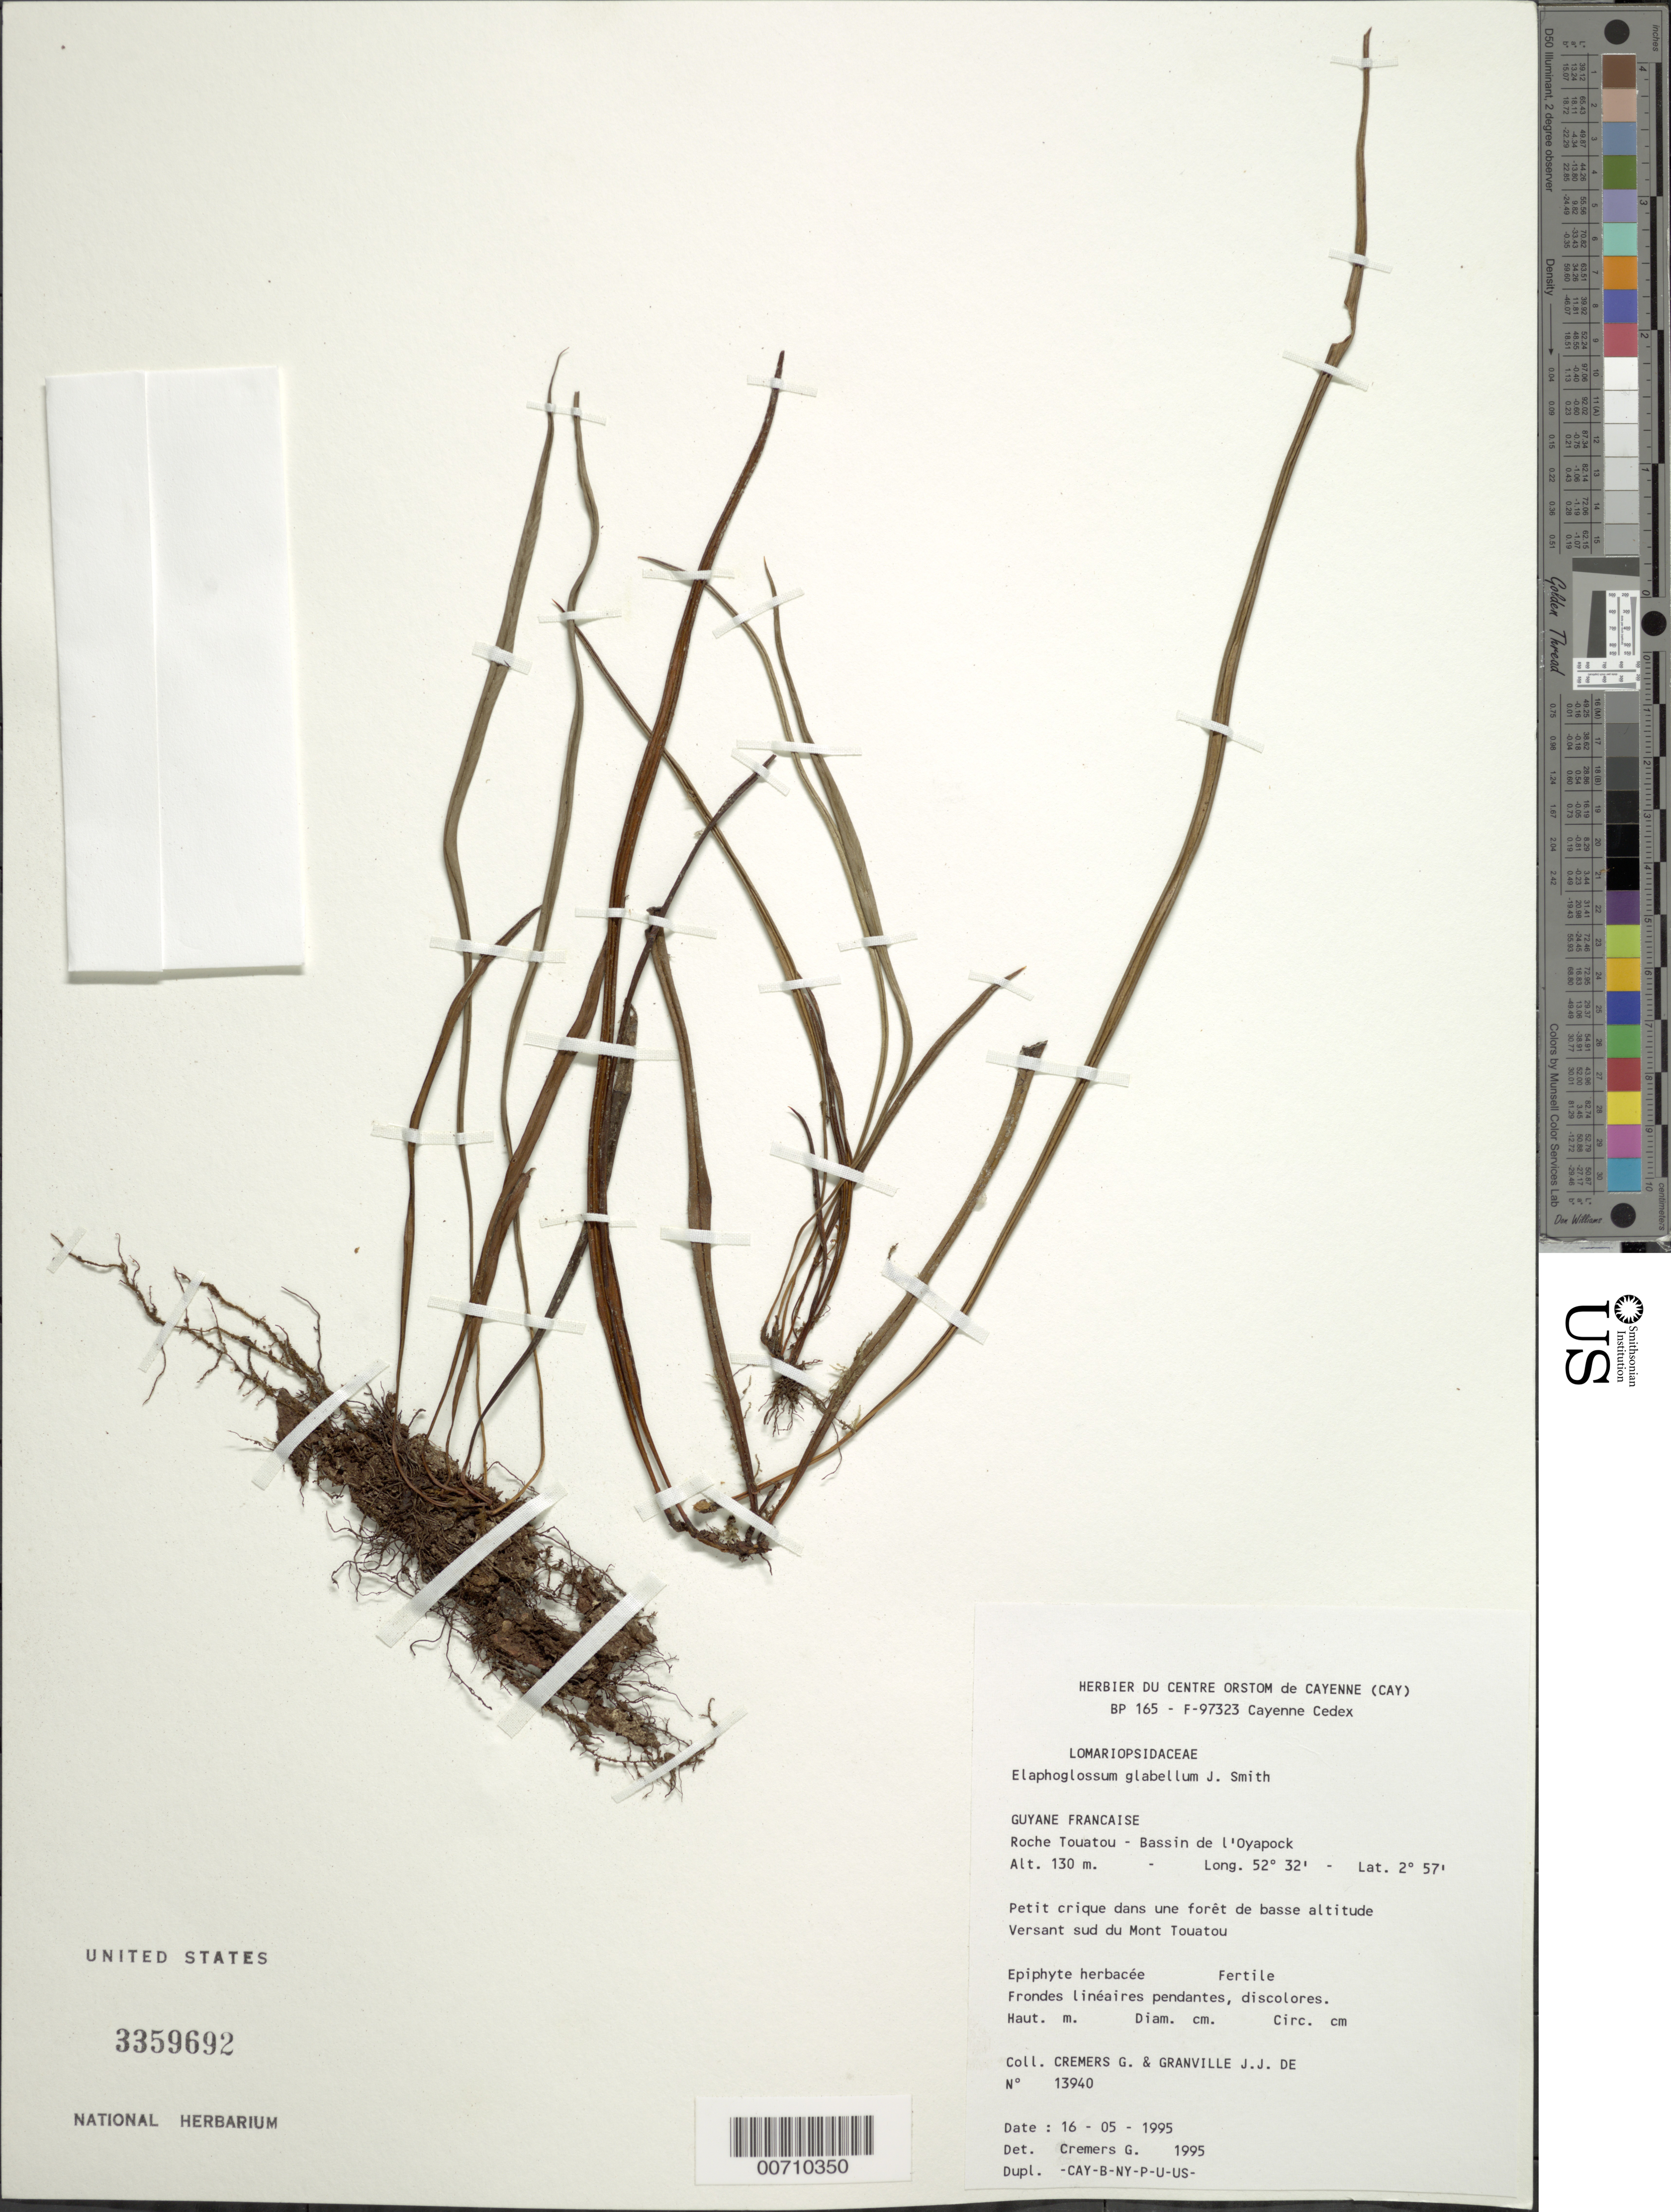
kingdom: Plantae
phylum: Tracheophyta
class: Polypodiopsida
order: Polypodiales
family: Dryopteridaceae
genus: Elaphoglossum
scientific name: Elaphoglossum glabellum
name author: J. Sm.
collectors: G. Cremers & J.-J. de Granville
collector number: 13940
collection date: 1995-05-16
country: French Guiana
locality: Guyane Francaise. Roche Touatou-Bassin de l; Oyapock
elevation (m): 130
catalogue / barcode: US 3359692